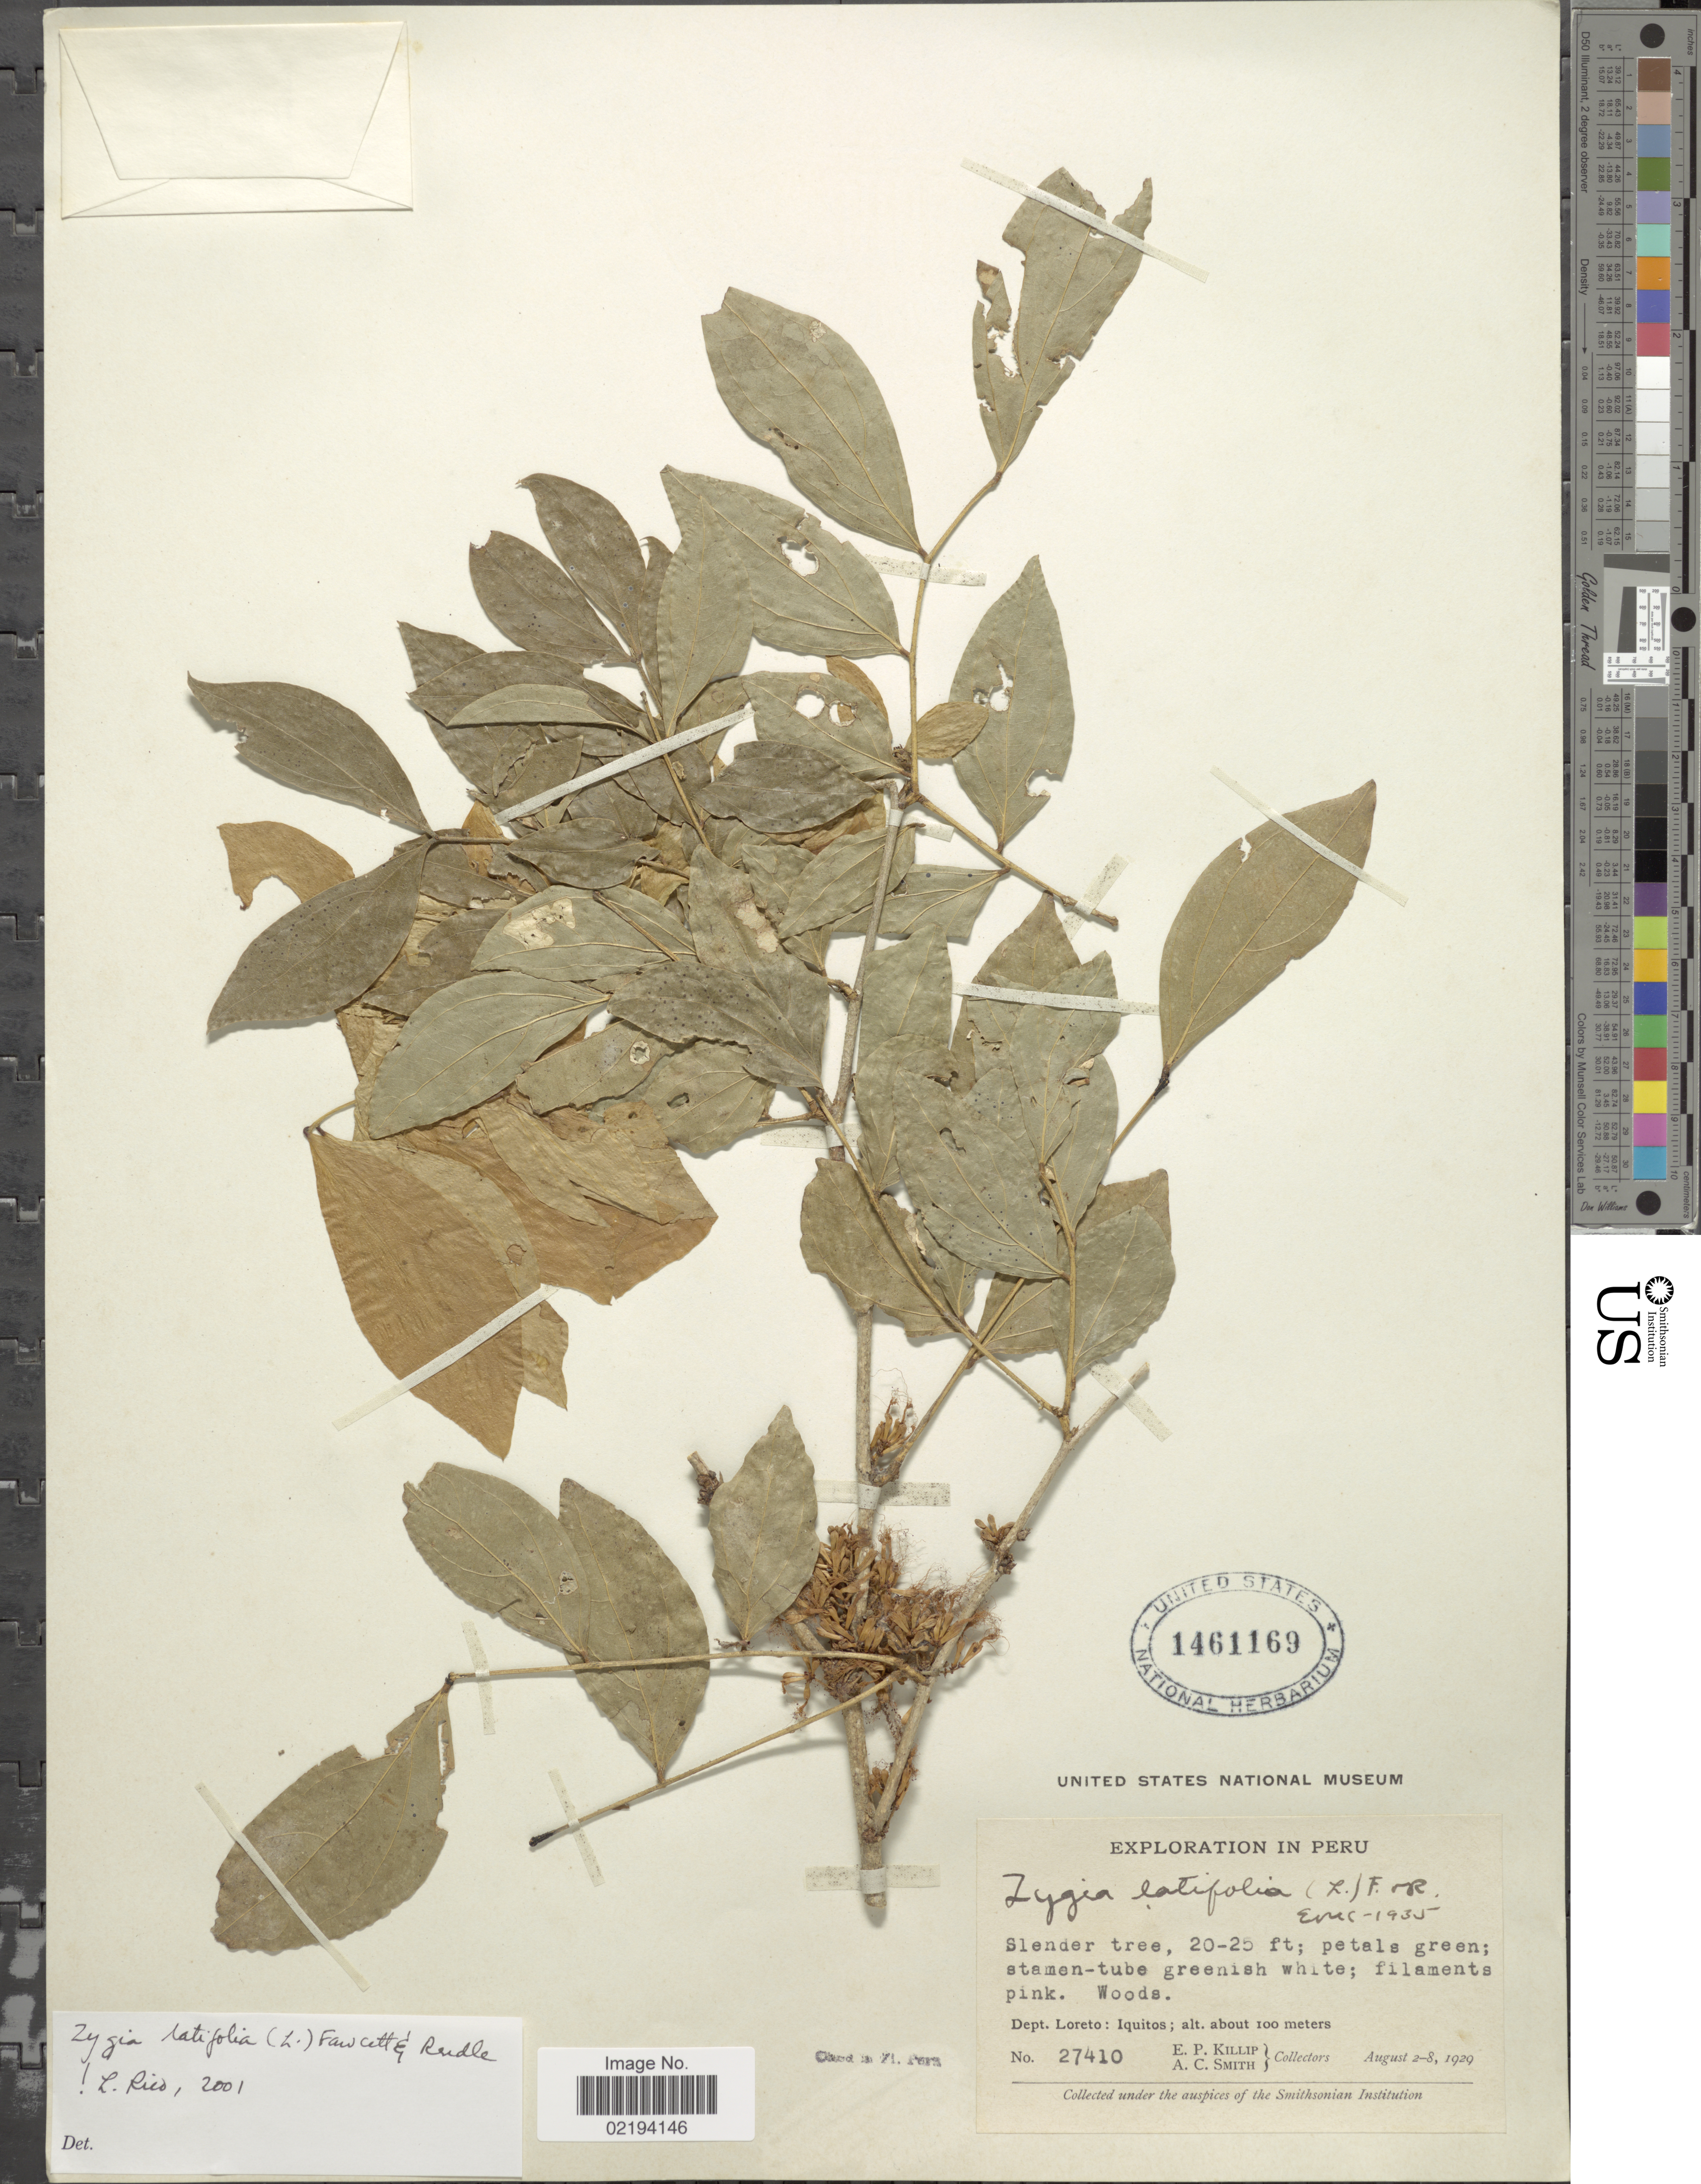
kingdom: Plantae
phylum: Tracheophyta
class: Magnoliopsida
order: Fabales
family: Fabaceae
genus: Zygia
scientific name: Zygia latifolia var. latifolia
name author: (L.) Fawc. & Rendle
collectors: E. P. Killip & A. C. Smith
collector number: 27410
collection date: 1929-08-02/1929-08-08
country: Peru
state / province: Loreto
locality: Woods, Dept. Loreto: Iquitos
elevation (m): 100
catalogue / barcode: US 1461169